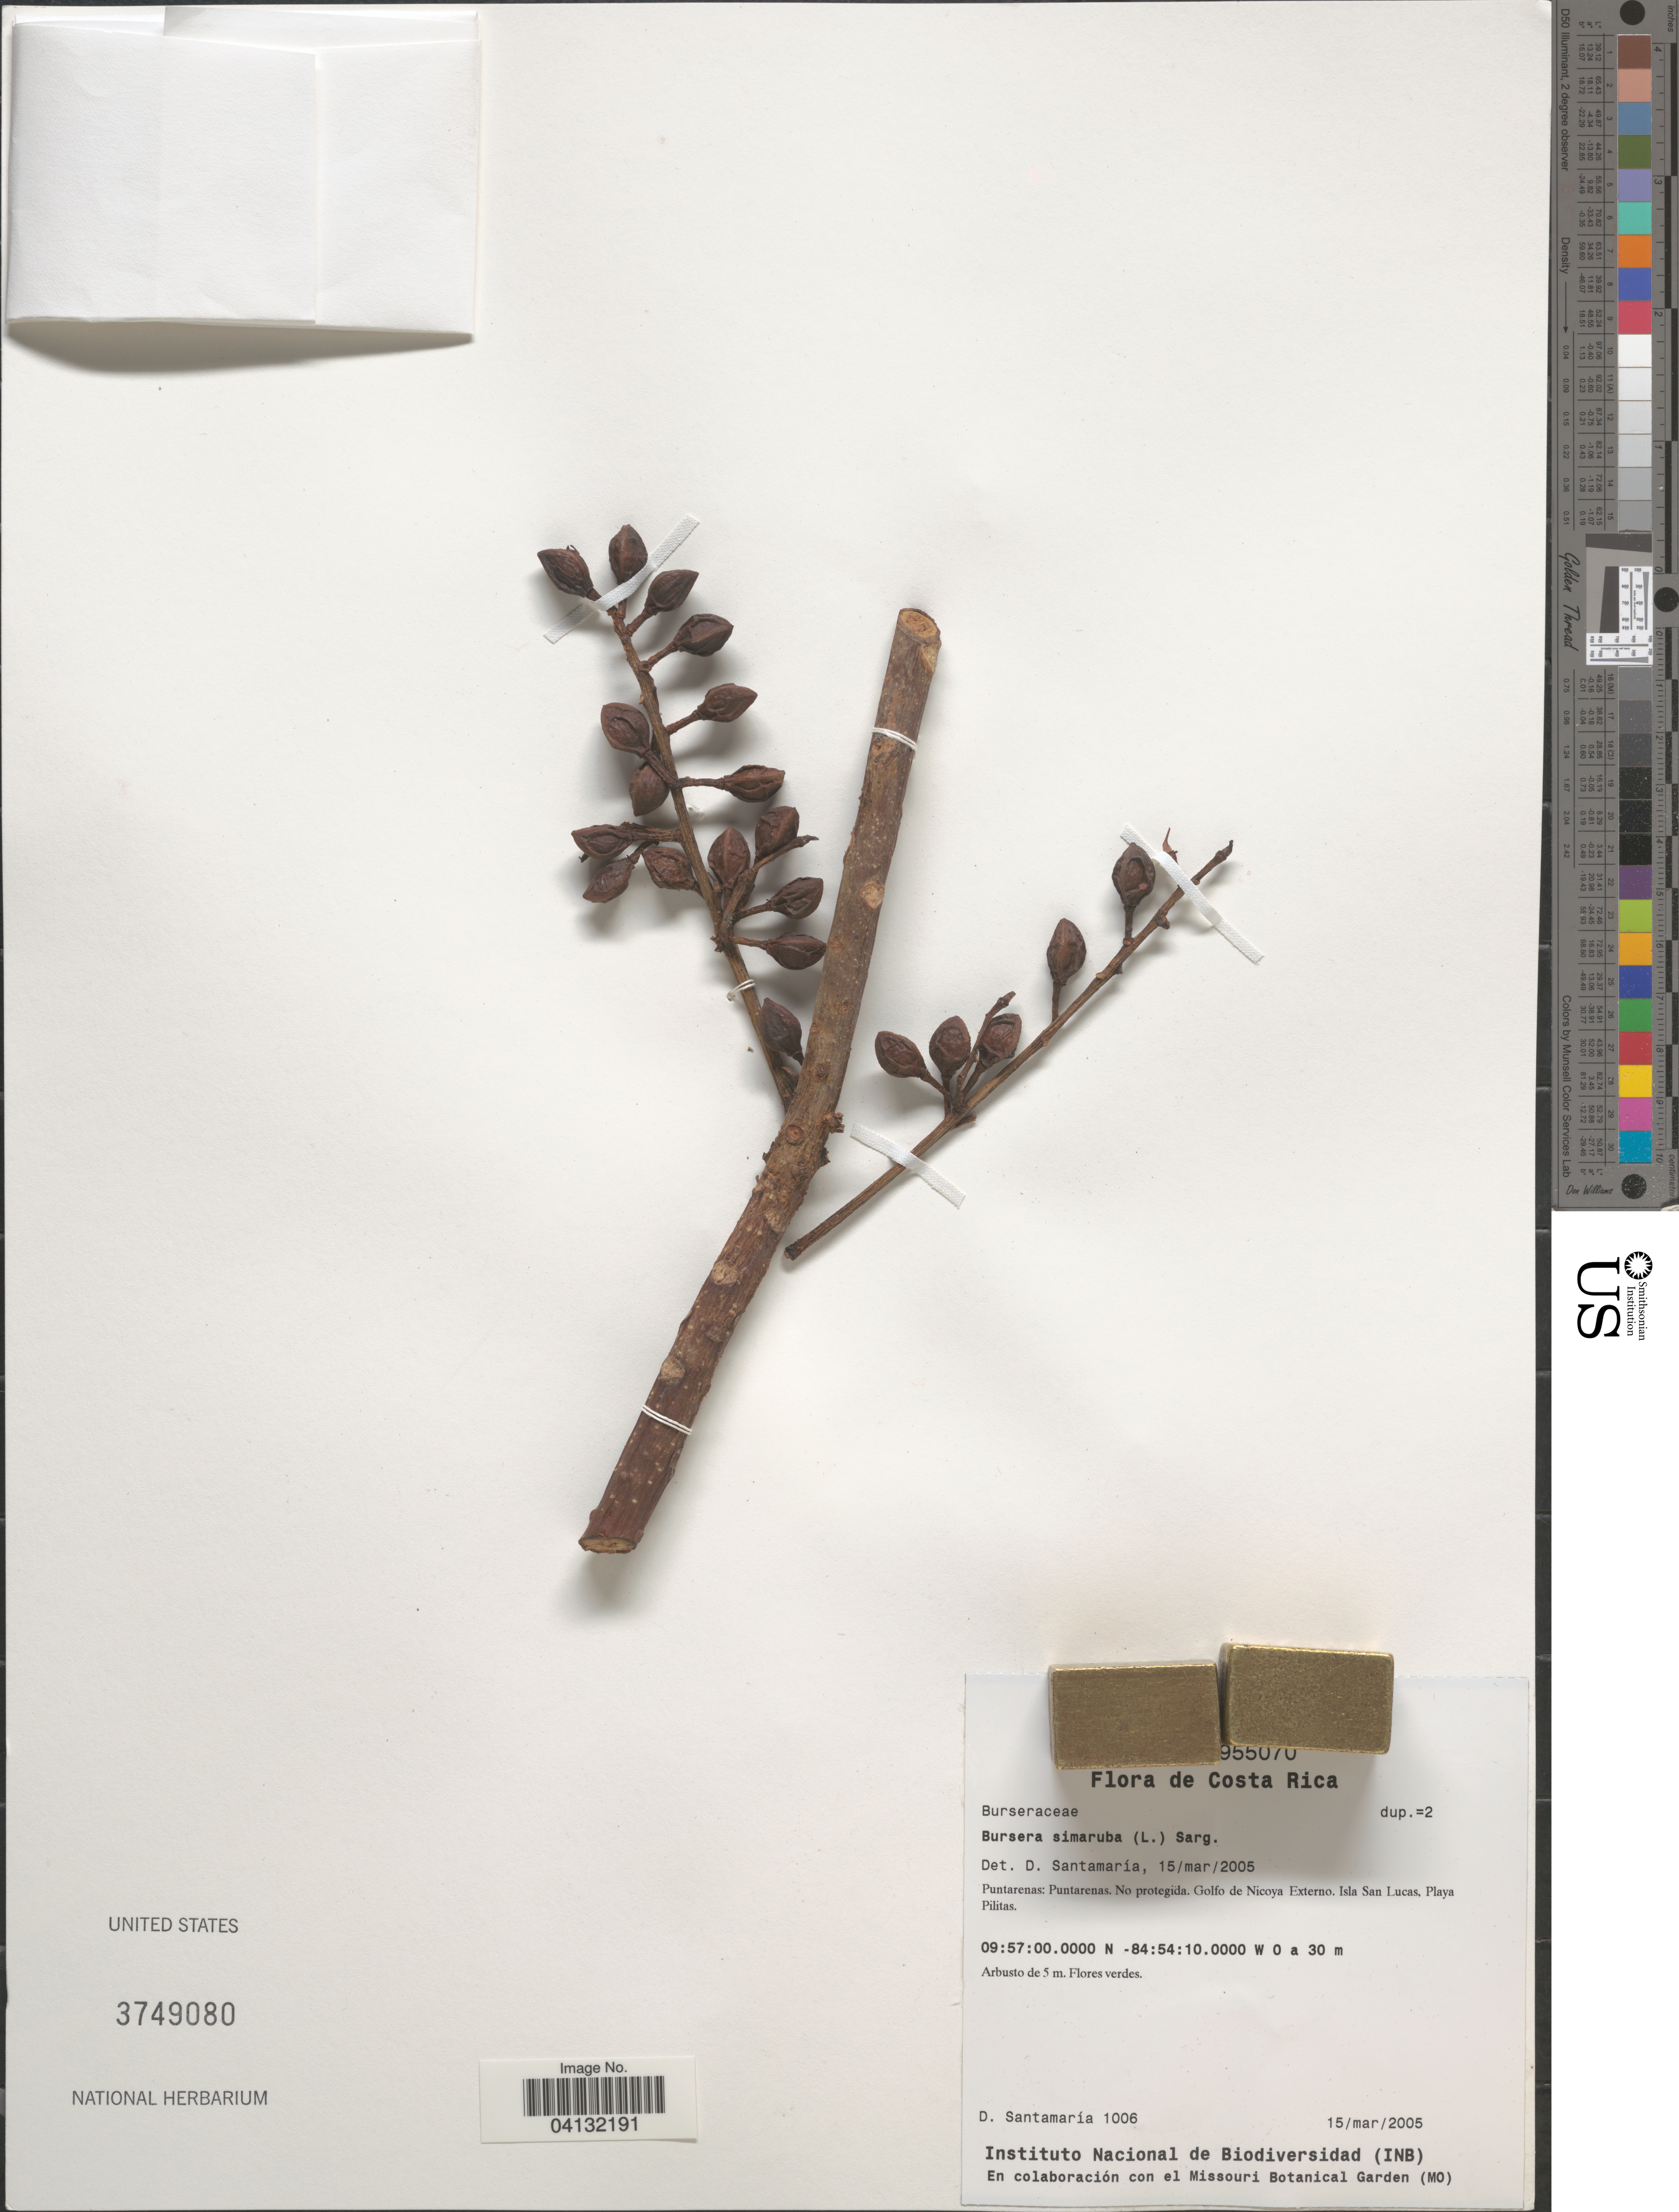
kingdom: Plantae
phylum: Tracheophyta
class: Magnoliopsida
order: Sapindales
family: Burseraceae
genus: Bursera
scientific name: Bursera simaruba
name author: (L.) Sarg.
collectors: D. Santamaria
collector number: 1006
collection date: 2005-03-15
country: Costa Rica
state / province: Puntarenas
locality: Puntarenas. No protegida. Golfo de Nicoya Externo. Isla San Lucas, Playa Pilitas.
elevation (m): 0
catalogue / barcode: US 3749080